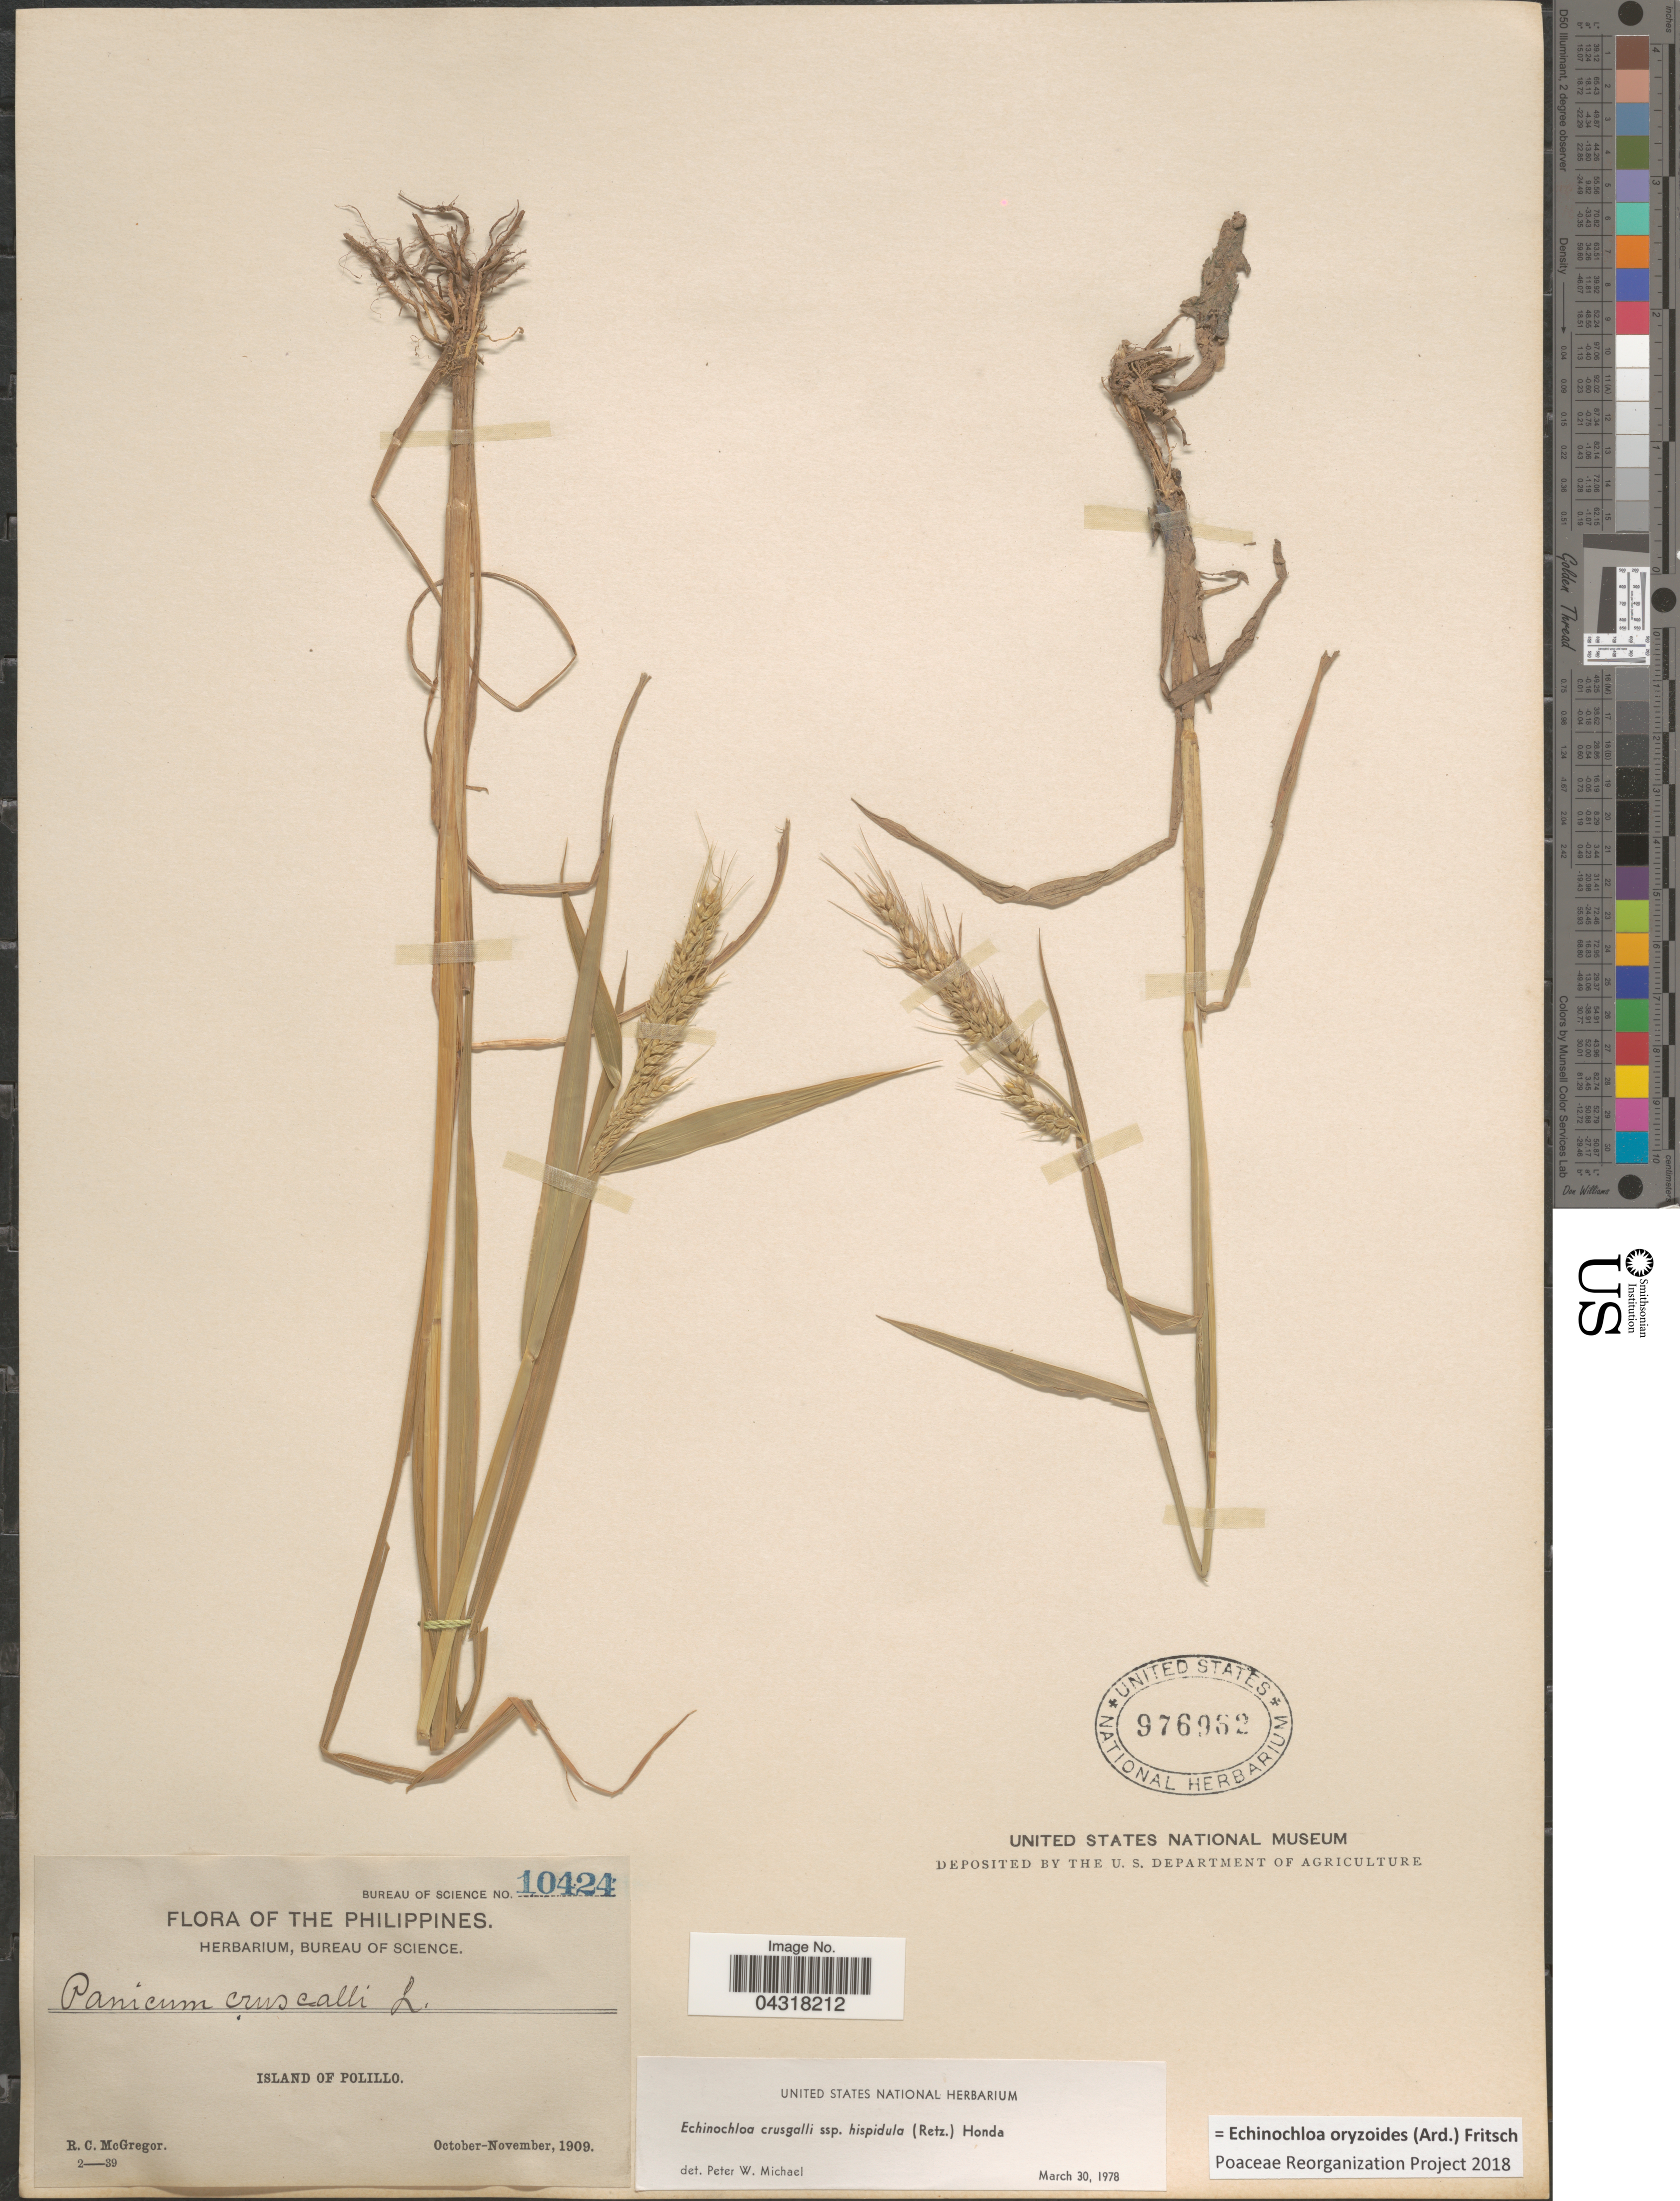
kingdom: Plantae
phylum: Tracheophyta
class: Liliopsida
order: Poales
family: Poaceae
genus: Echinochloa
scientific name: Echinochloa oryzoides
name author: (Ard.) Fritsch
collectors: R. C. McGregor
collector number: Bureau of Science 10424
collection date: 1909-10/1909-11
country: Philippines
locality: Island of Polillo.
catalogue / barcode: US 976962